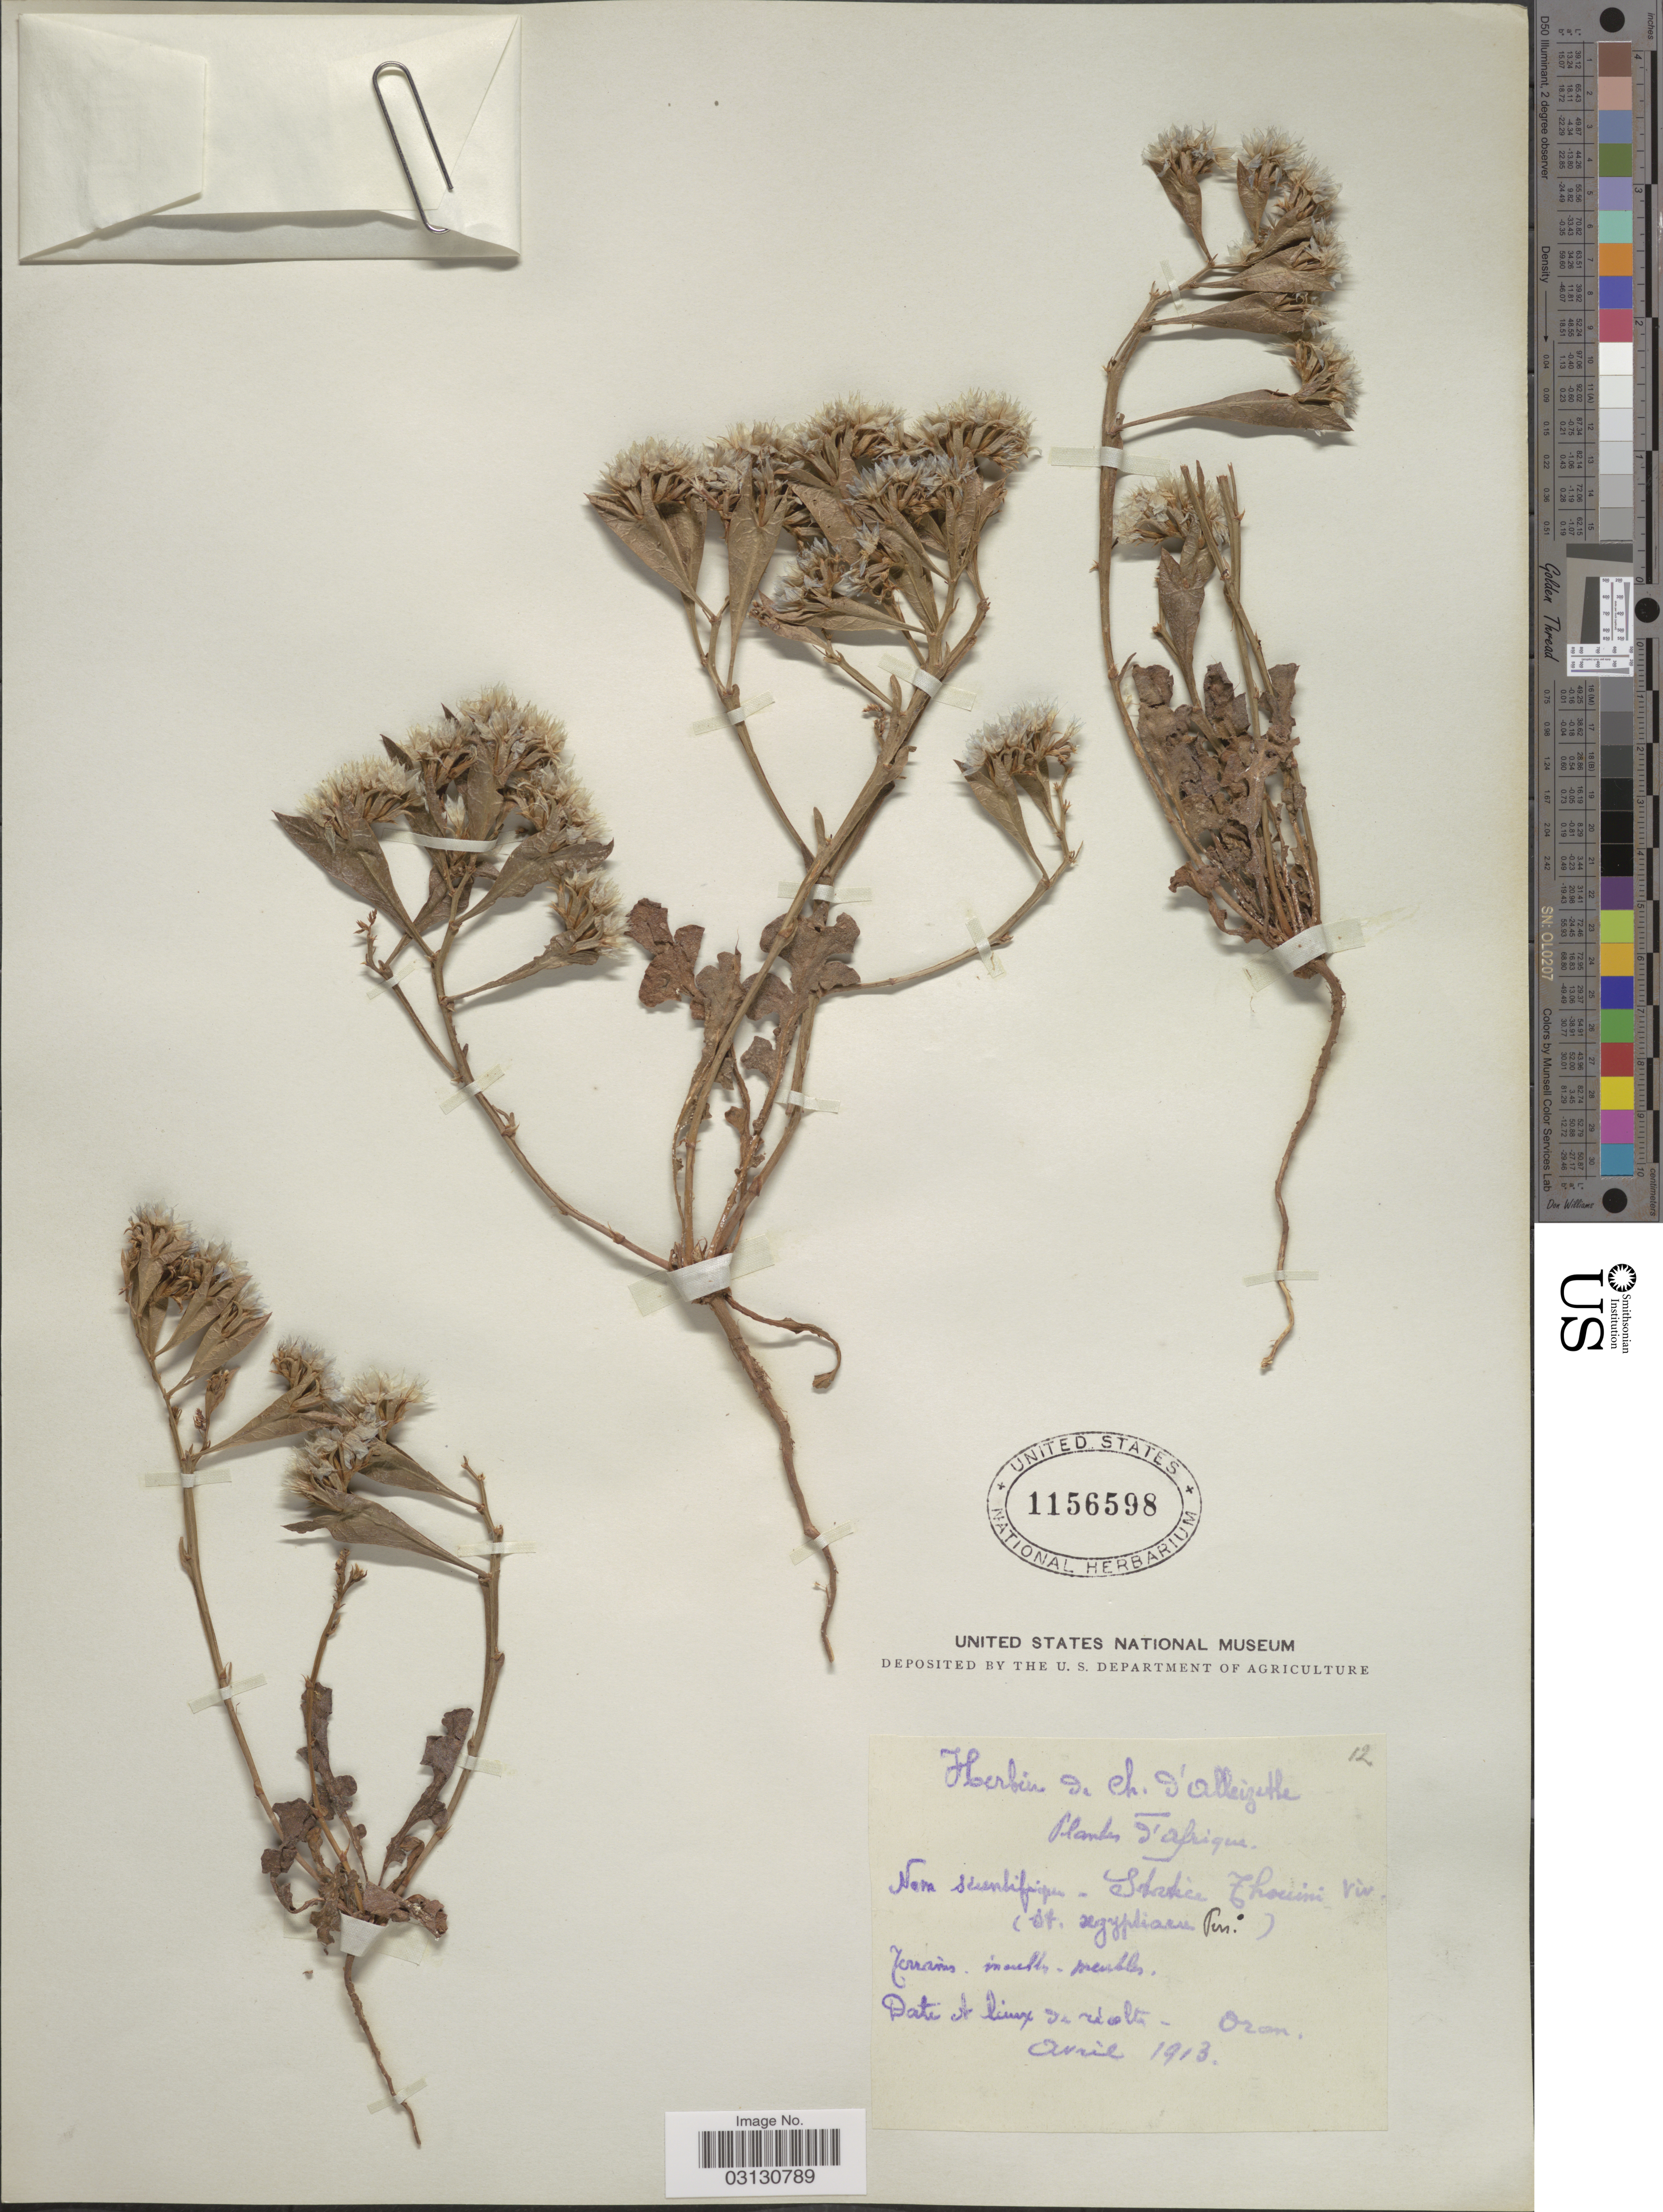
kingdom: Plantae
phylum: Tracheophyta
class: Magnoliopsida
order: Caryophyllales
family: Plumbaginaceae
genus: Limonium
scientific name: Limonium thouinii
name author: Kuntze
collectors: Ex herb. Ch. d'Alleizette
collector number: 12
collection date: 1913-04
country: Algeria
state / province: Oran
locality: D'afrique.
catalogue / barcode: US 1156598